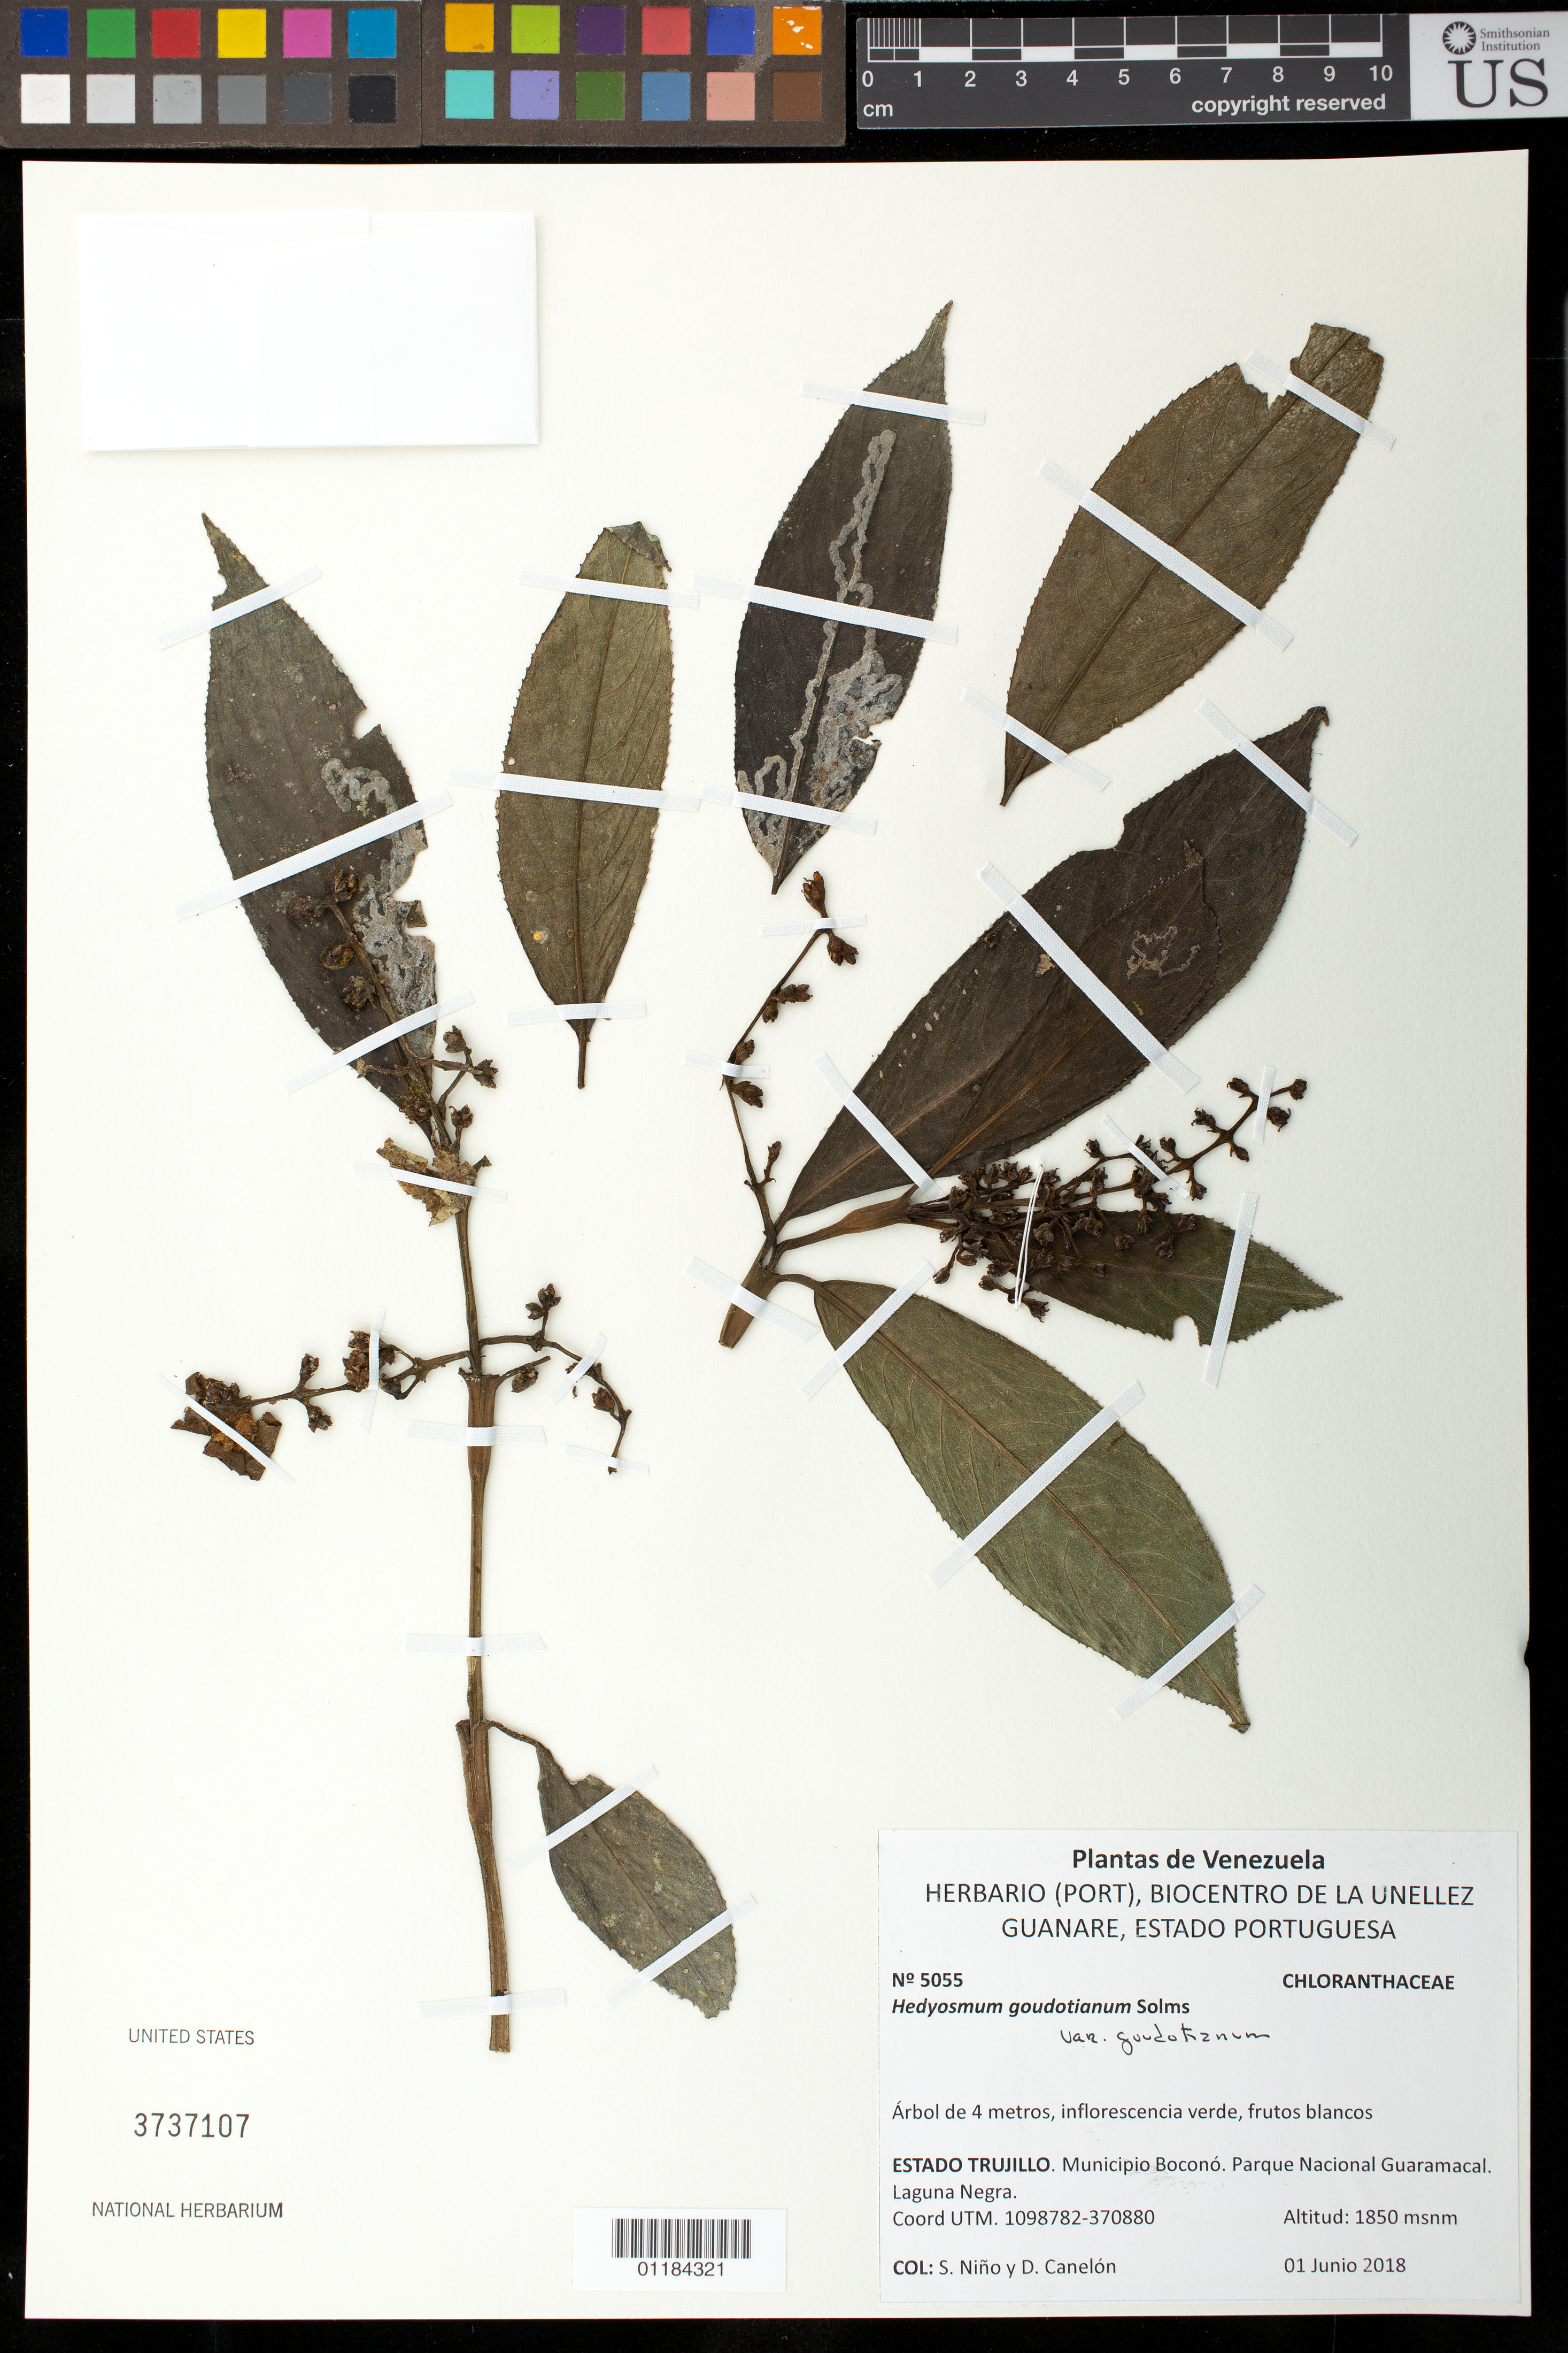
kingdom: Plantae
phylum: Tracheophyta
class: Magnoliopsida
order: Chloranthales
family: Chloranthaceae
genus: Hedyosmum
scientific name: Hedyosmum goudotianum var. goudotianum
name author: Solms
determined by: Dorr, L. J., (BOT), Smithsonian Institution - National Museum of Natural History (UNITED STATES)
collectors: S. M. Niño & D. Canelón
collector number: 5055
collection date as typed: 01 Junio 2018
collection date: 2018-06-01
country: Venezuela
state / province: Trujillo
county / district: Boconó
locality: Parque Nacional Guaramacal. Laguna Negra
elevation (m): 1850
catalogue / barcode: US 3737107